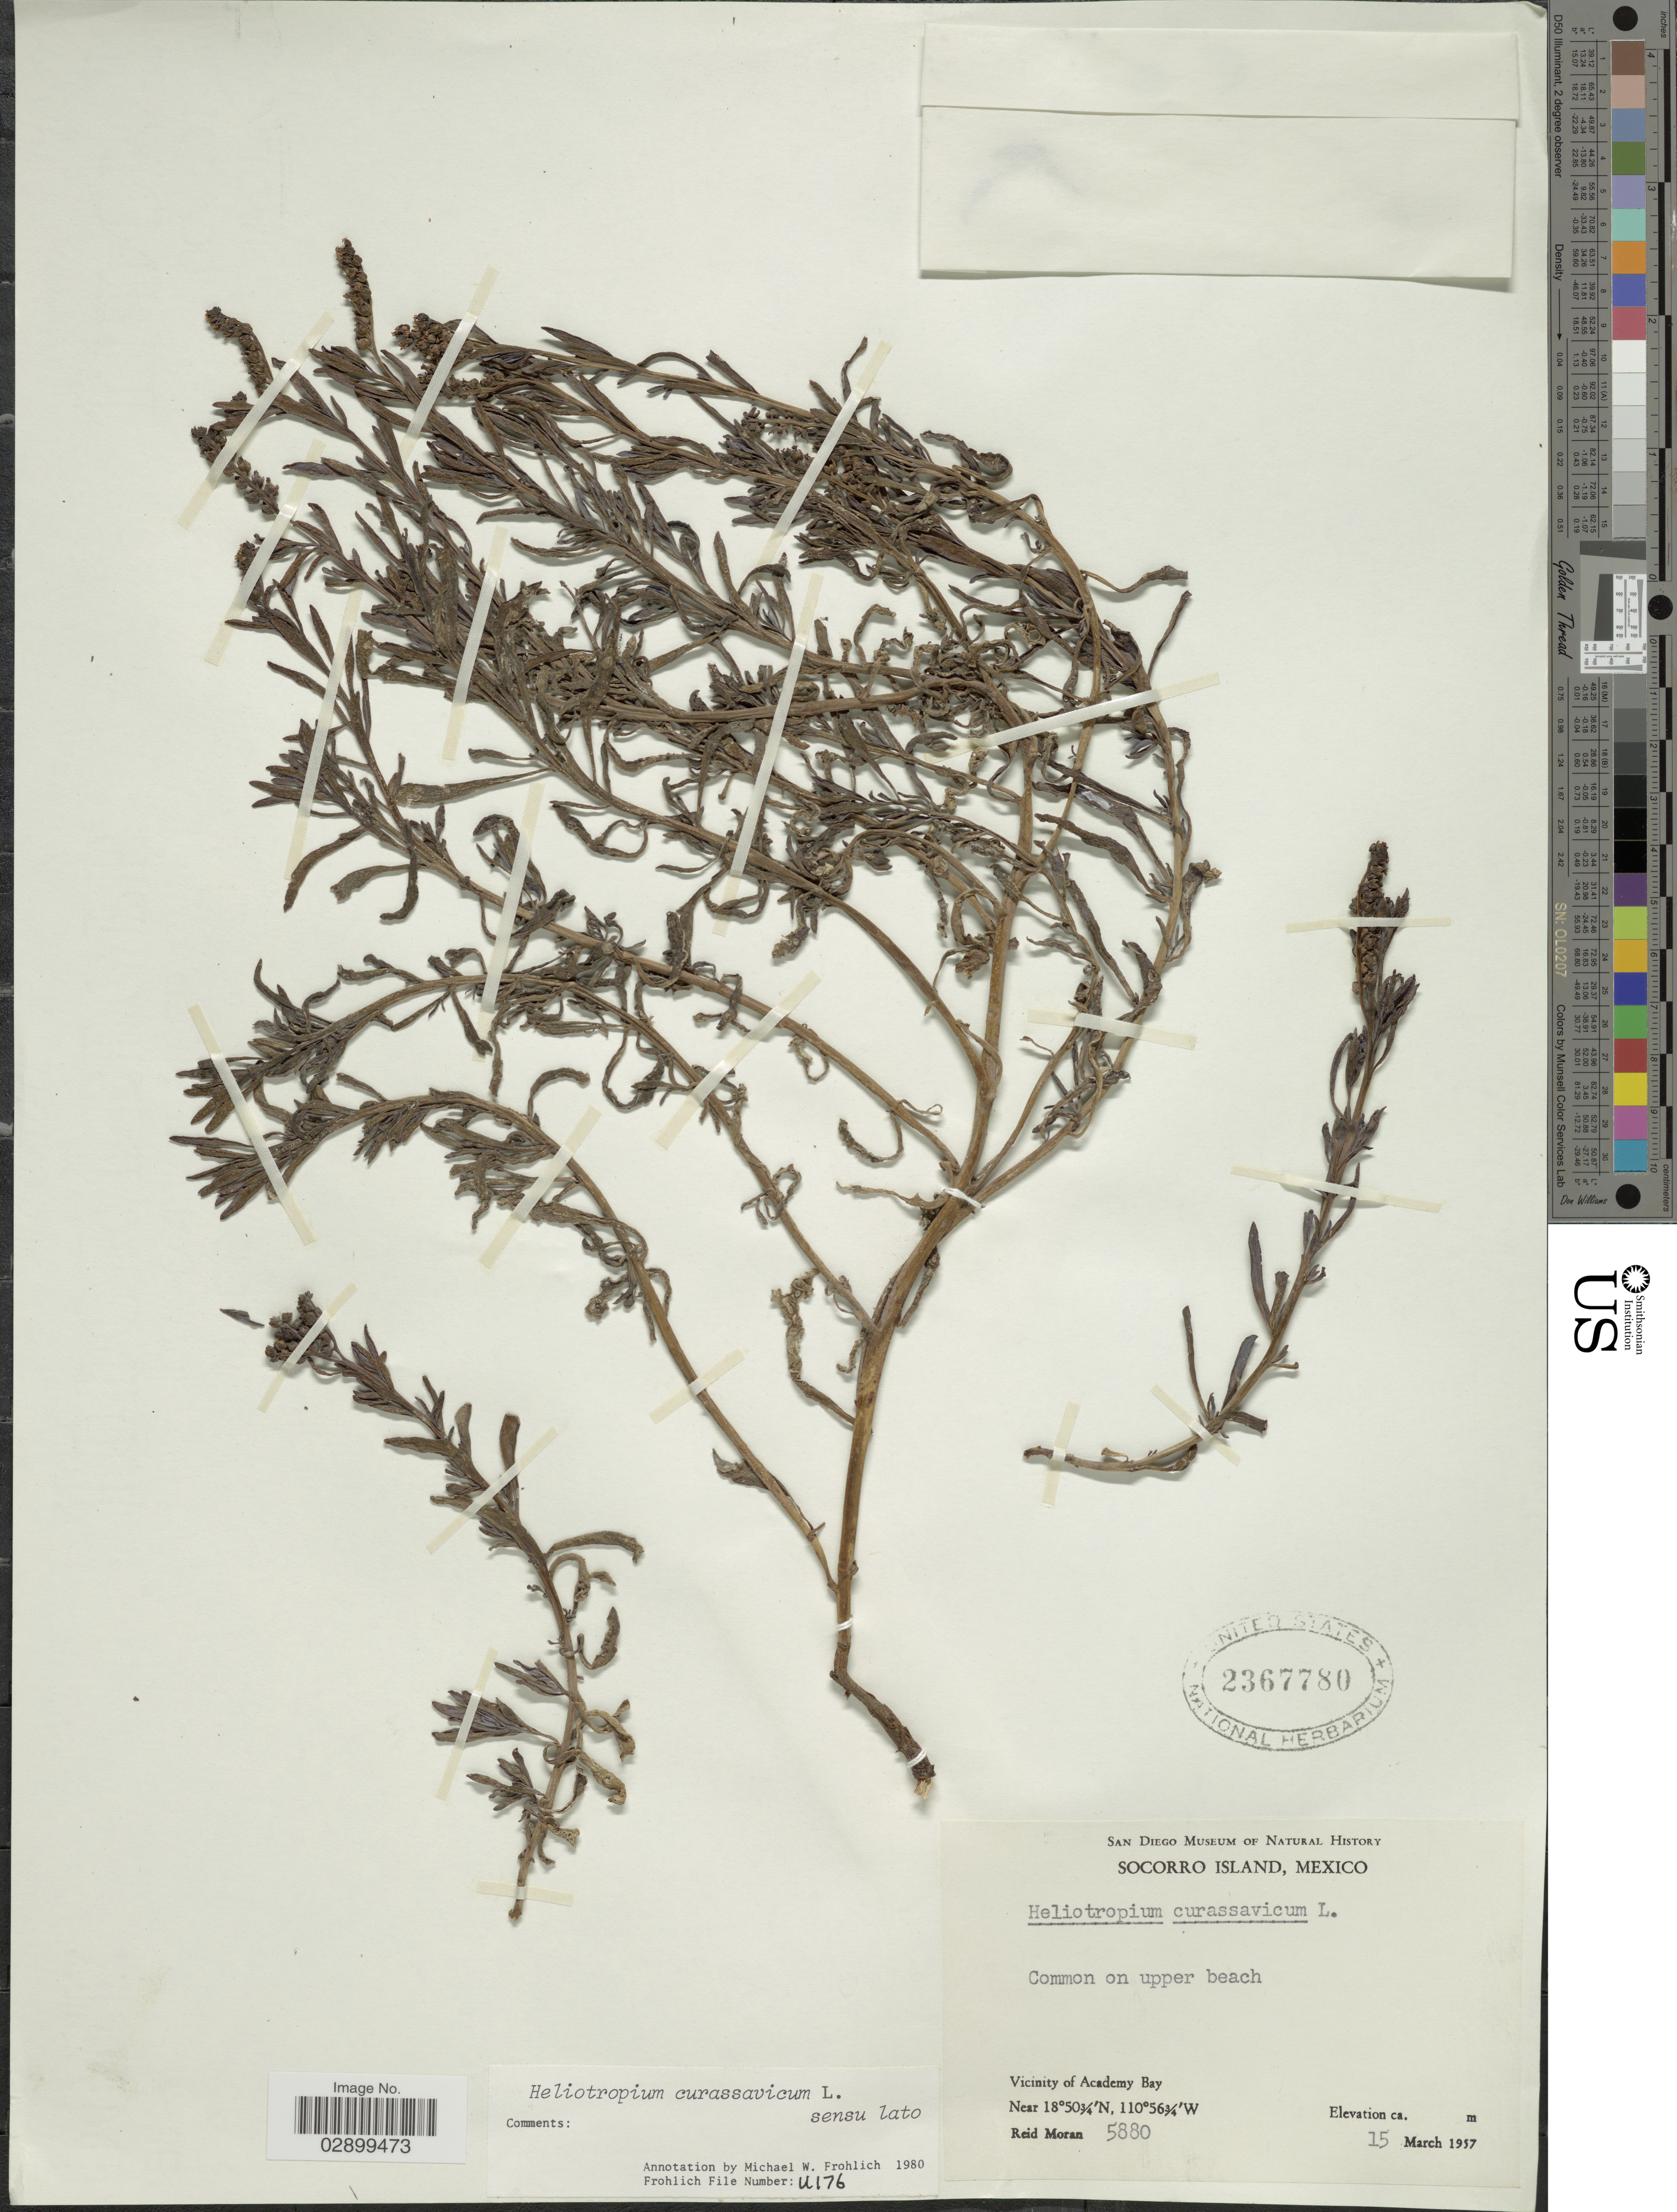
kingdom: Plantae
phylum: Tracheophyta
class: Magnoliopsida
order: Boraginales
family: Heliotropiaceae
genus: Heliotropium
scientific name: Heliotropium curassavicum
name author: L.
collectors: R. Moran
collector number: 5880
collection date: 1957-03-15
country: Mexico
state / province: Colima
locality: Socorro Island. Vicinity of Academy Bay.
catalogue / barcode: US 2367780